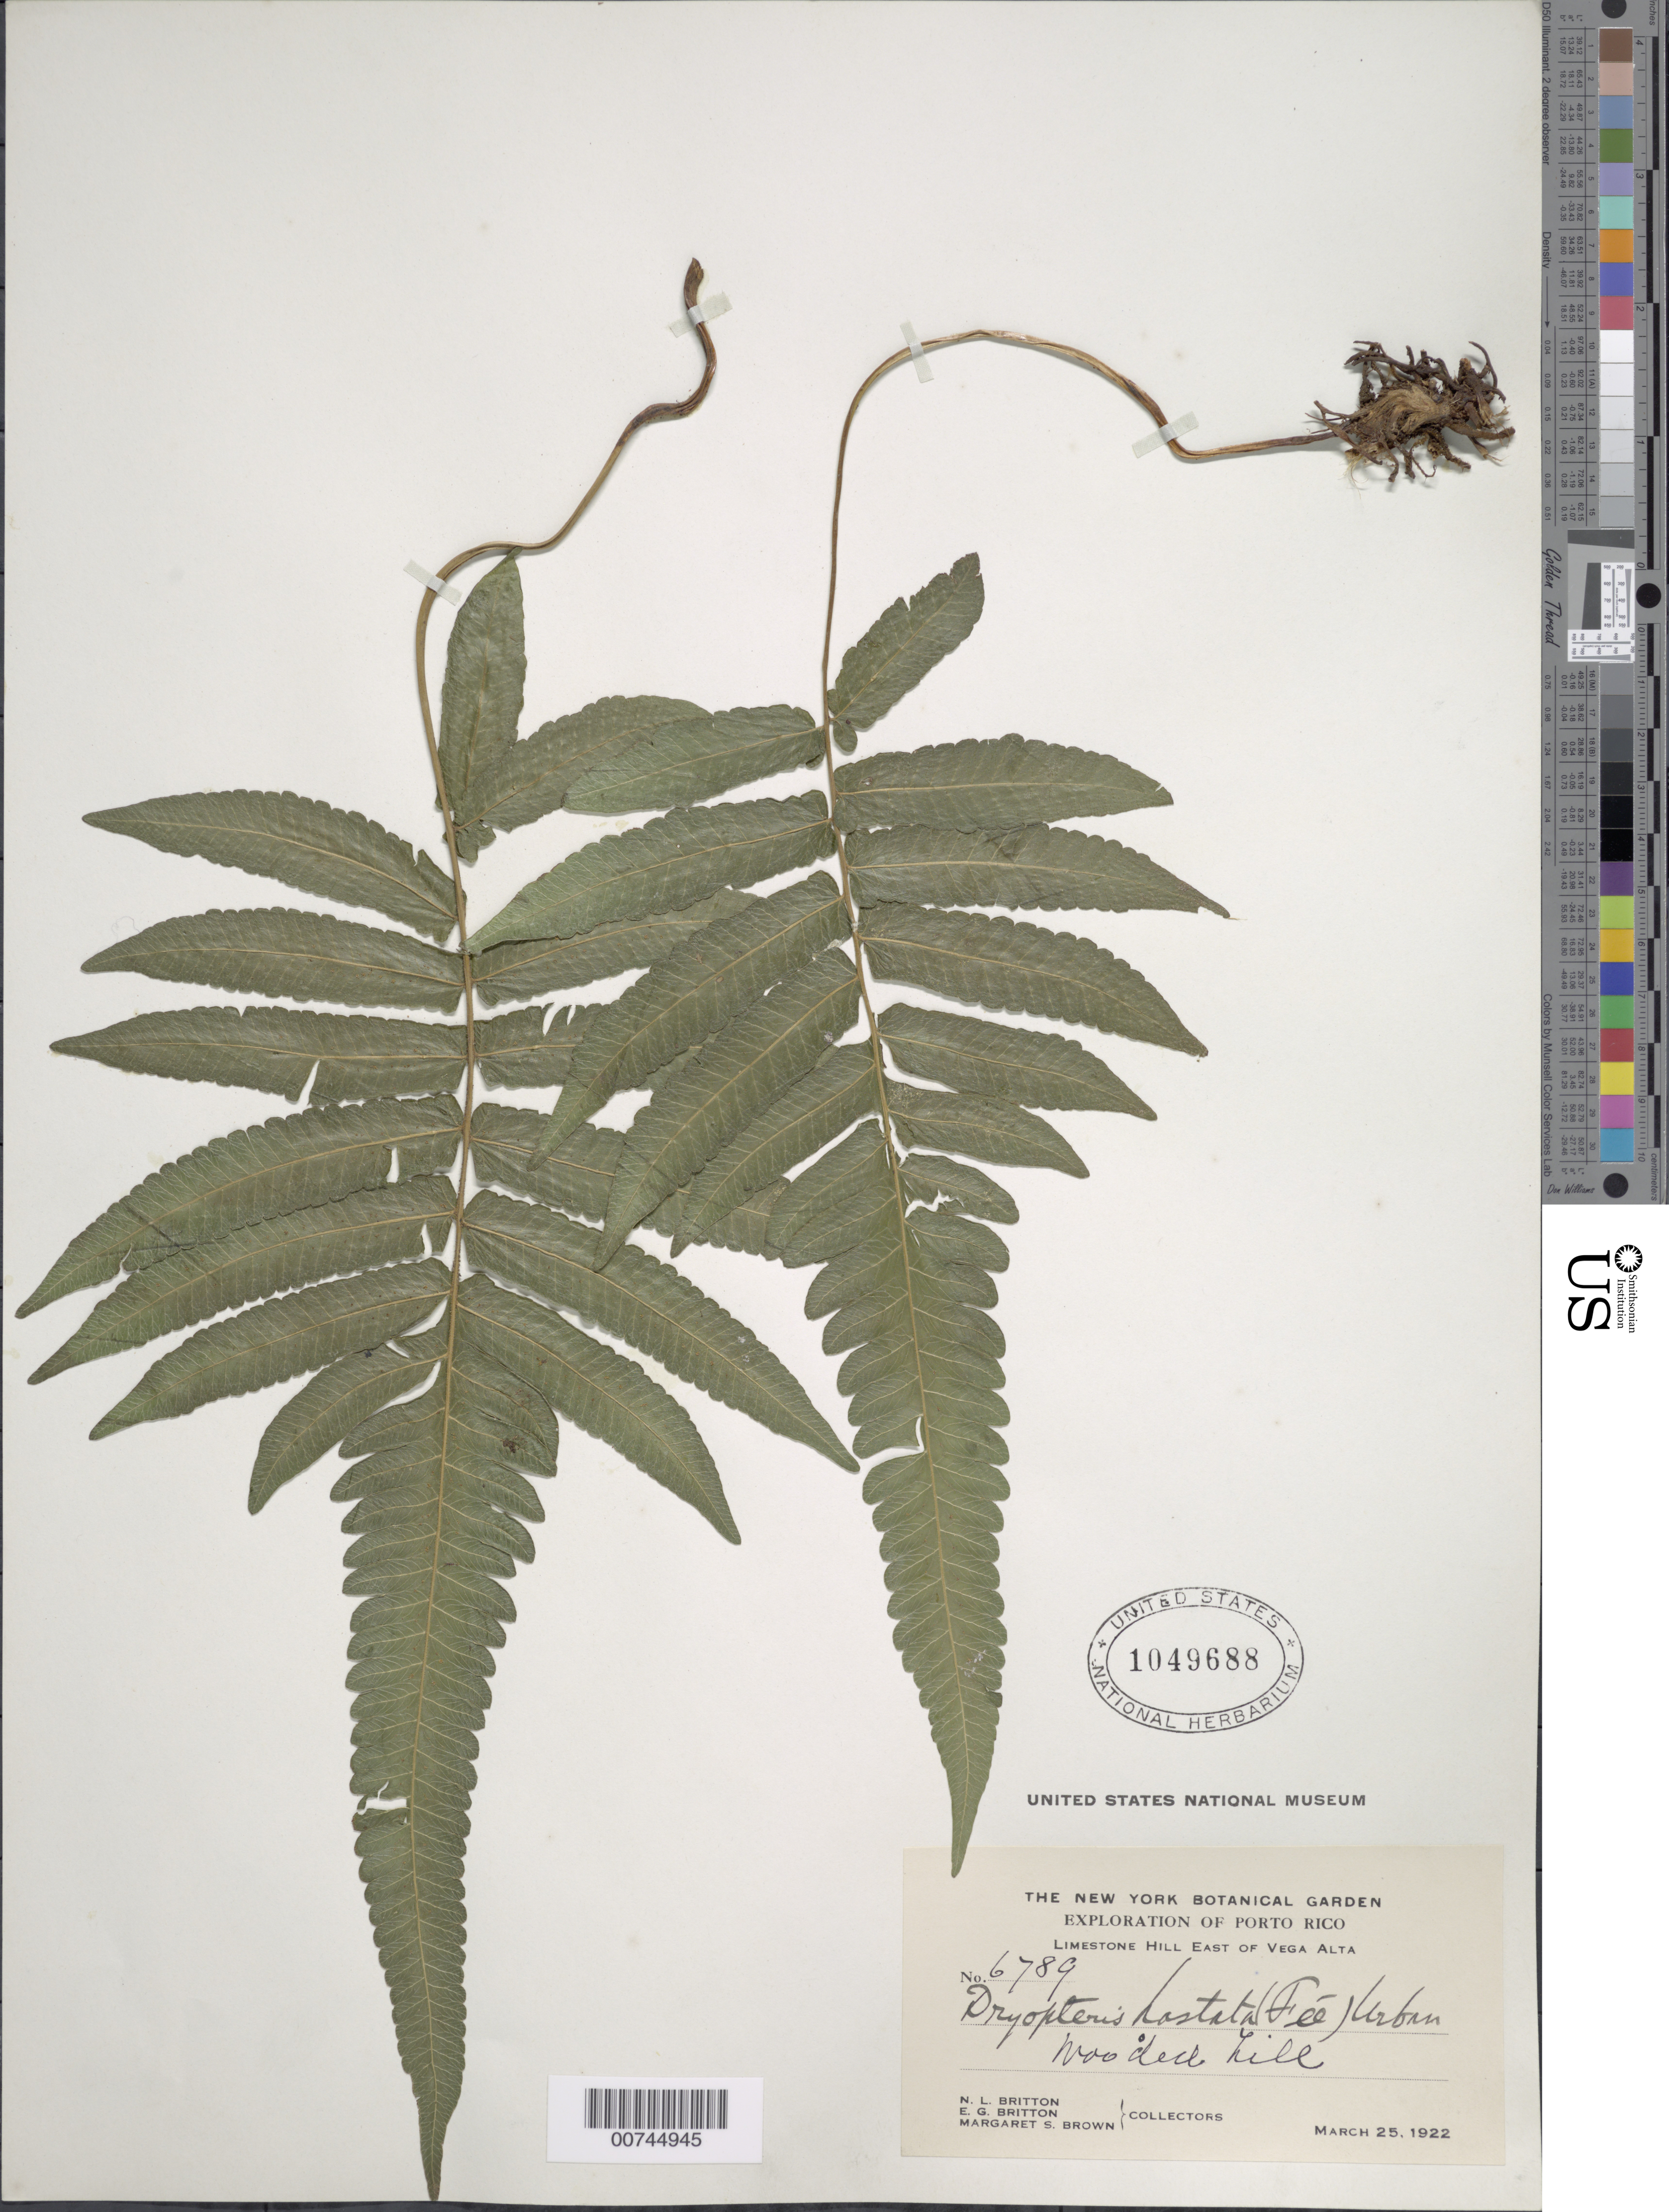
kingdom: Plantae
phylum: Tracheophyta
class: Polypodiopsida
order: Polypodiales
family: Thelypteridaceae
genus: Goniopteris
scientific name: Goniopteris hastata (Fée) comb. nov., ined 2015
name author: (Fée)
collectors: N. Britton, E. G. Britton & M. S. Brown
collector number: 6789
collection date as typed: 25 Mar 1922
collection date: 1922-03-25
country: Puerto Rico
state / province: Vega Alta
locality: Limestone Hill of Vega Alta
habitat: Wooded hill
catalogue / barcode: US 1049688